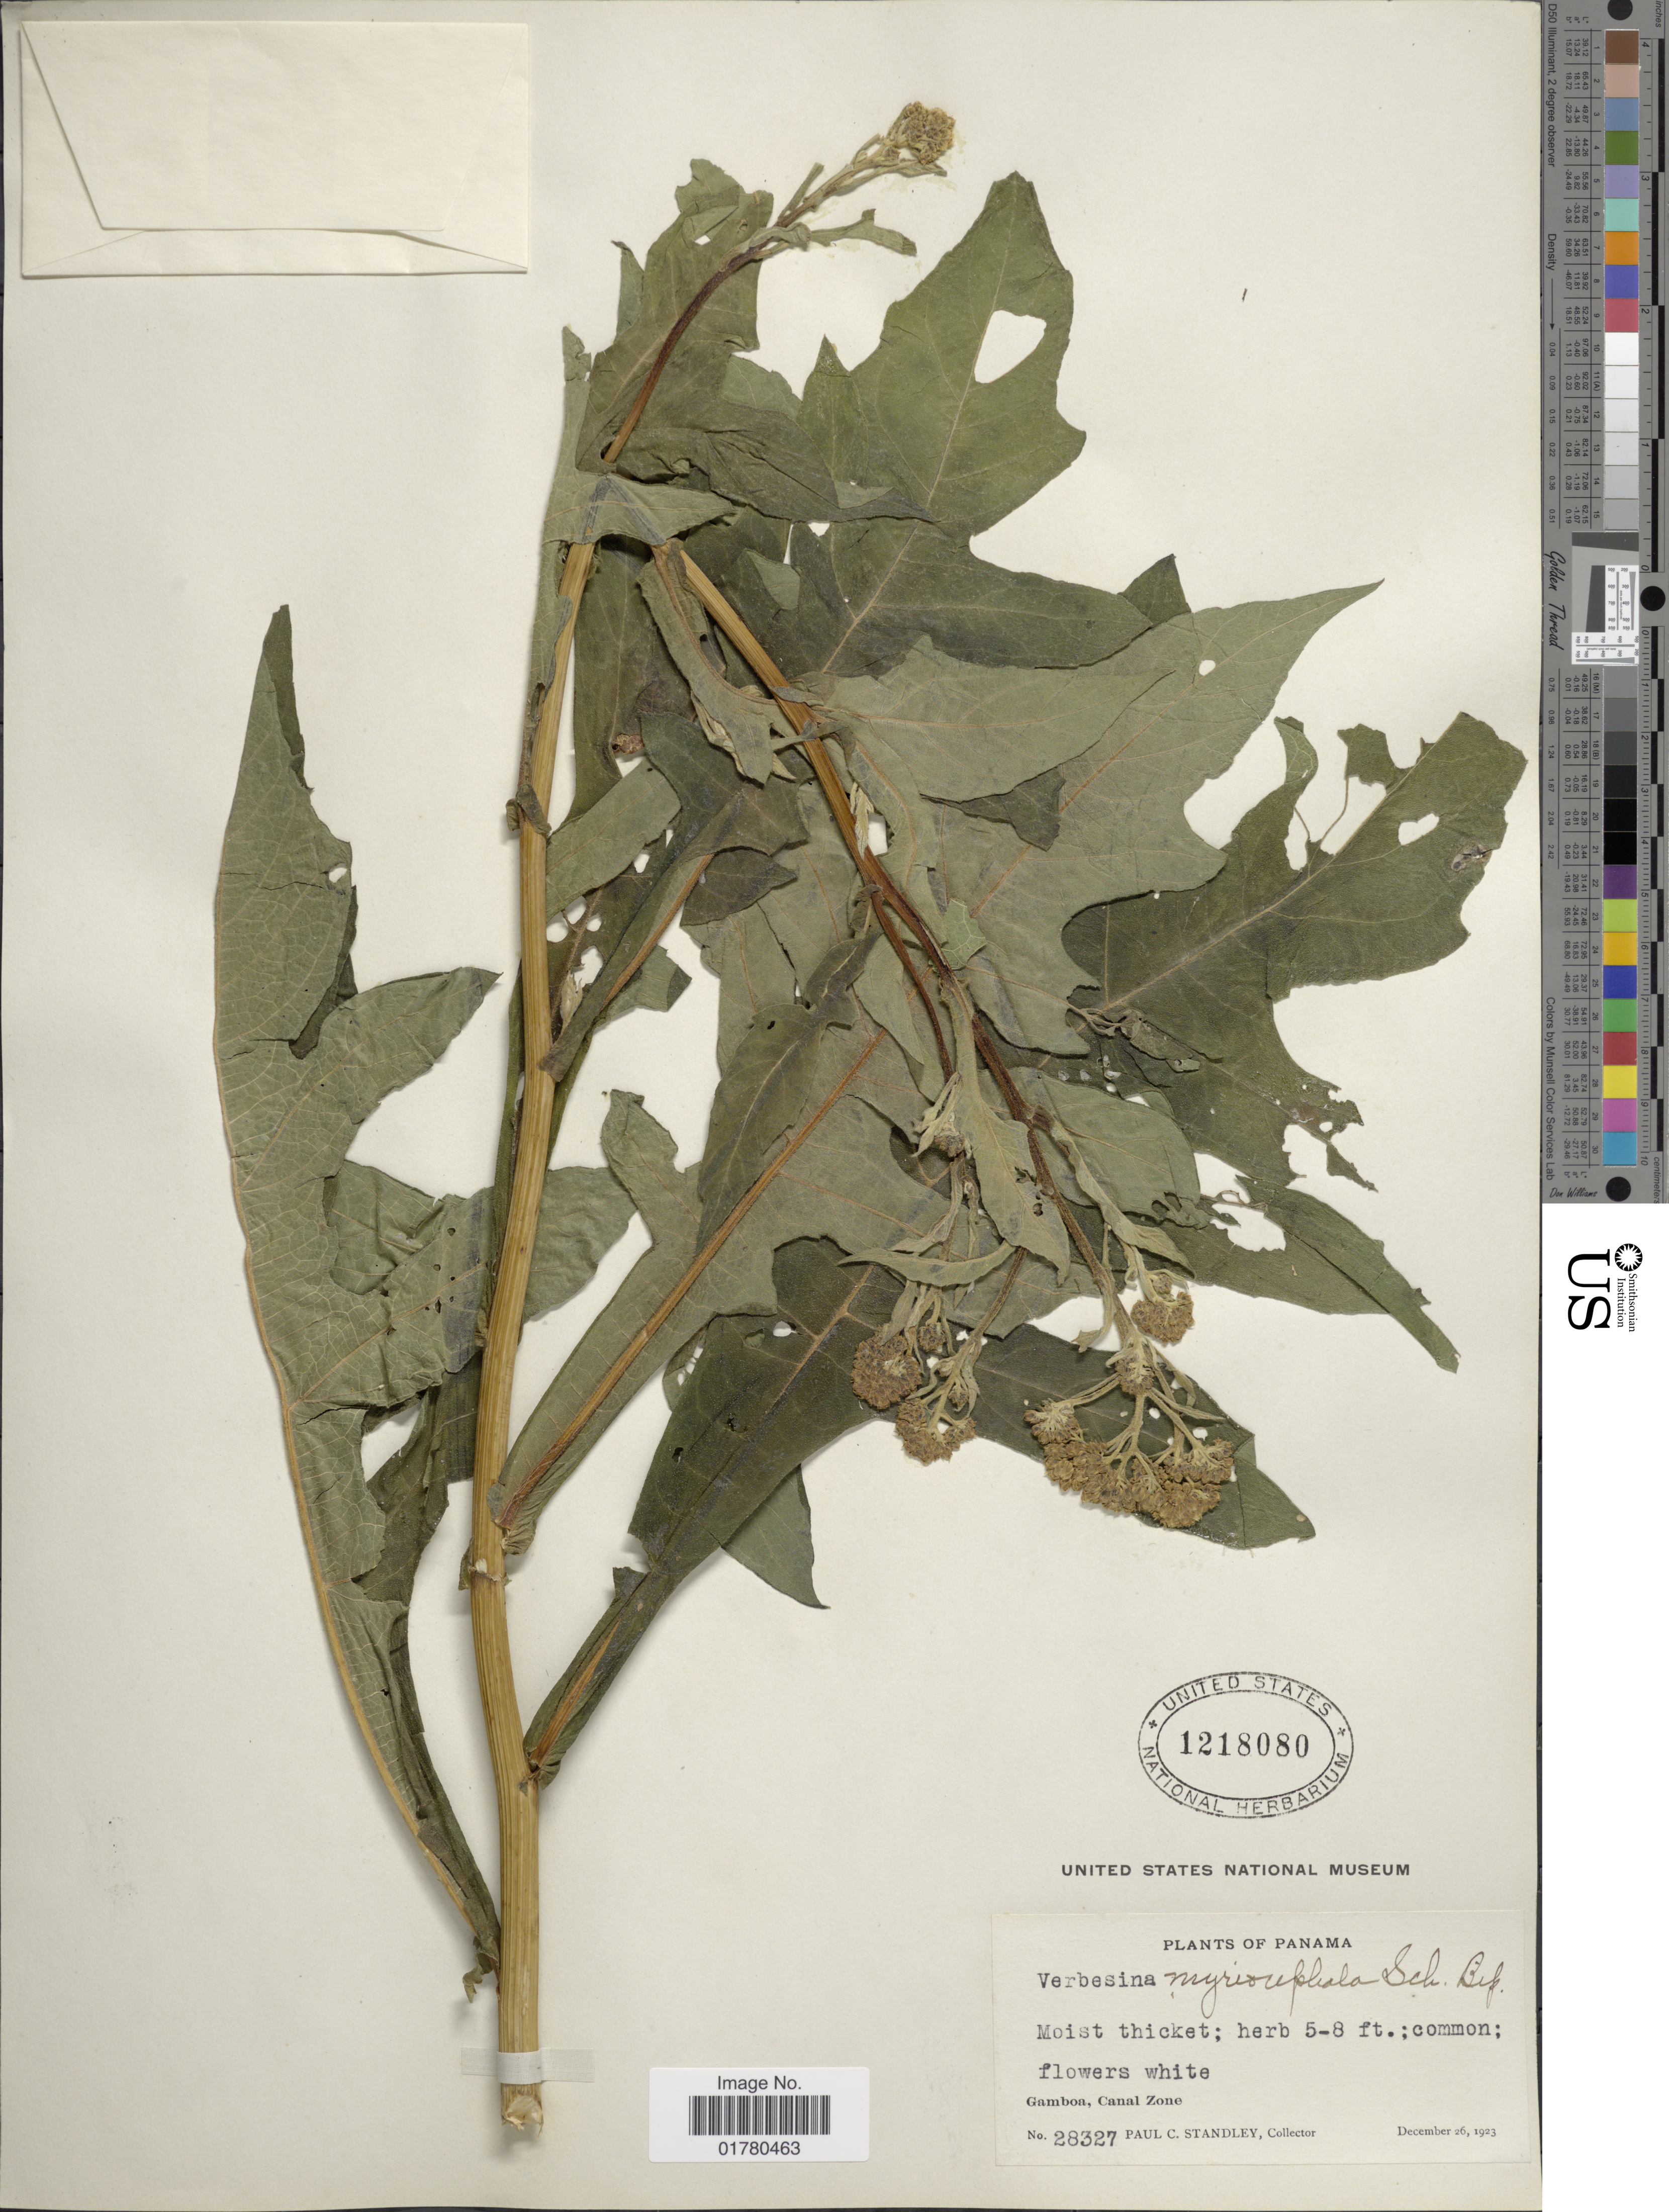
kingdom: Plantae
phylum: Tracheophyta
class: Magnoliopsida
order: Asterales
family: Asteraceae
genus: Verbesina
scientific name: Verbesina sp.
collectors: P. C. Standley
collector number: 28327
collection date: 1923-12-26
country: Panama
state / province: Colón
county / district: Canal Zone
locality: Gamboa, Canal Zone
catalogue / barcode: US 1218080